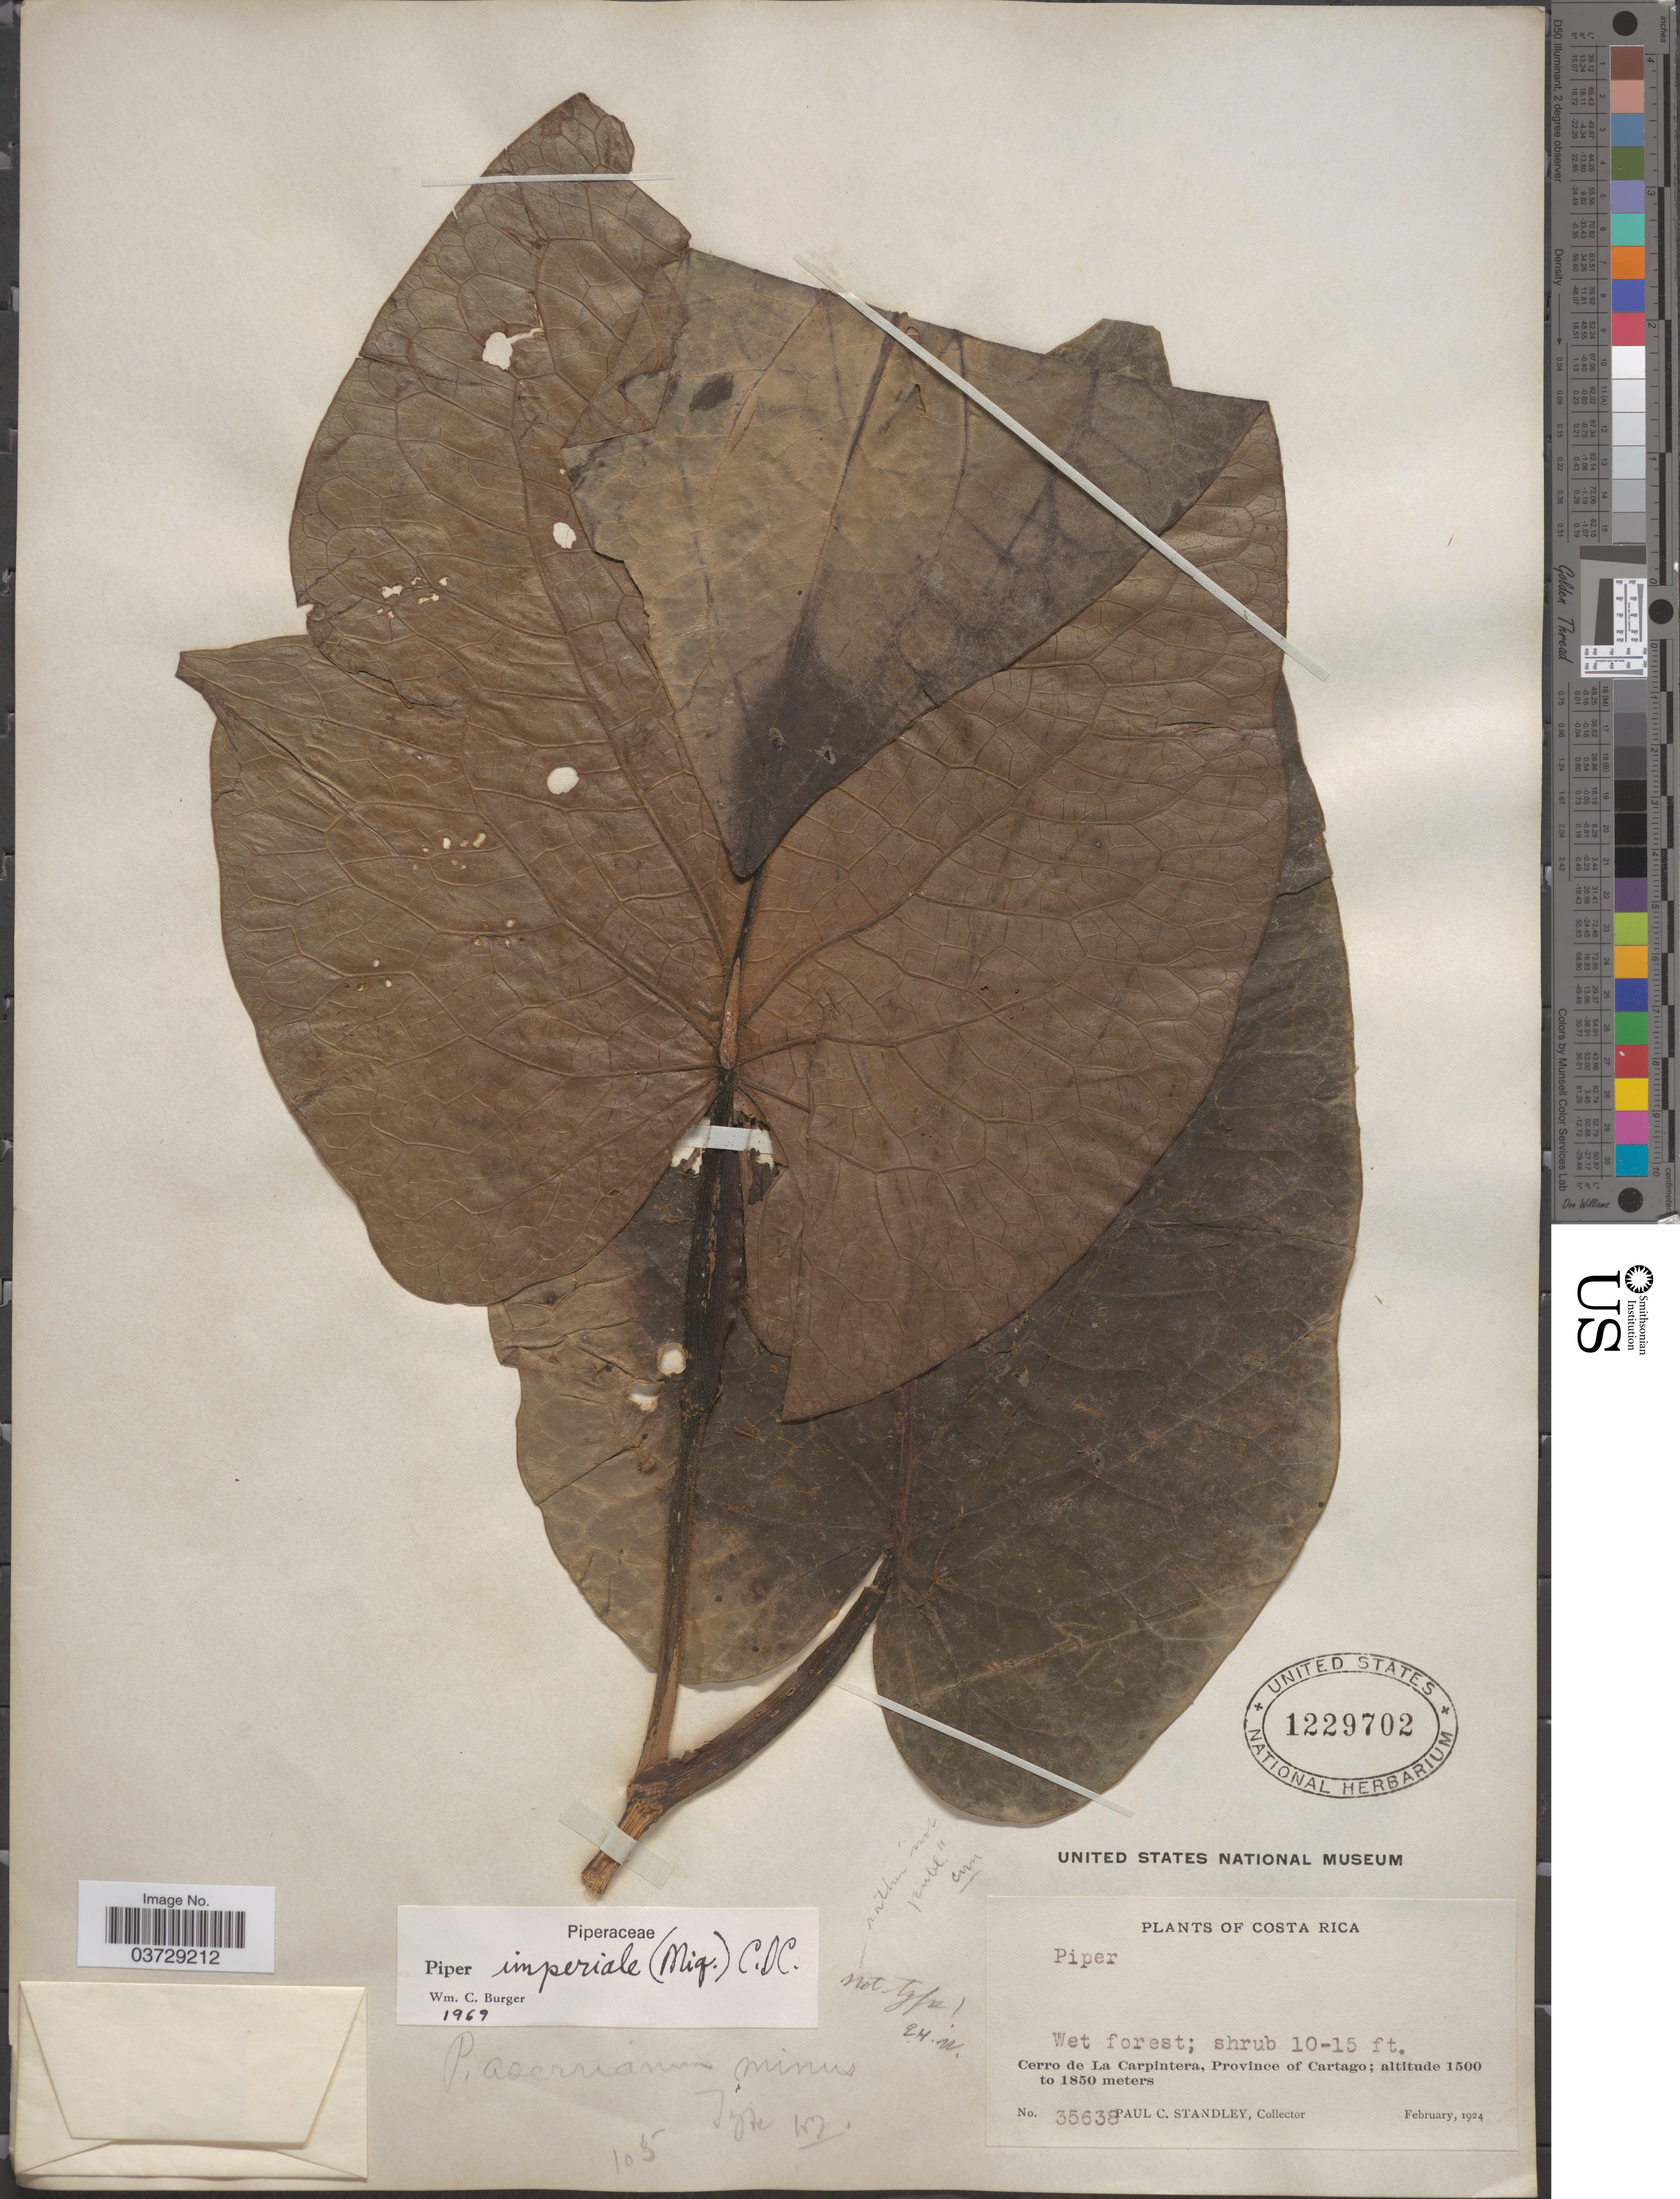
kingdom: Plantae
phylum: Tracheophyta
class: Magnoliopsida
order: Piperales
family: Piperaceae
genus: Piper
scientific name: Piper imperiale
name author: (Miq.) C. DC.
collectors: P. C. Standley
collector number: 35638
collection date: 1924-02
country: Costa Rica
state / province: Cartago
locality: Cerro de La Carpintera..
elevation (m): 1500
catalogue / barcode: US 1229702